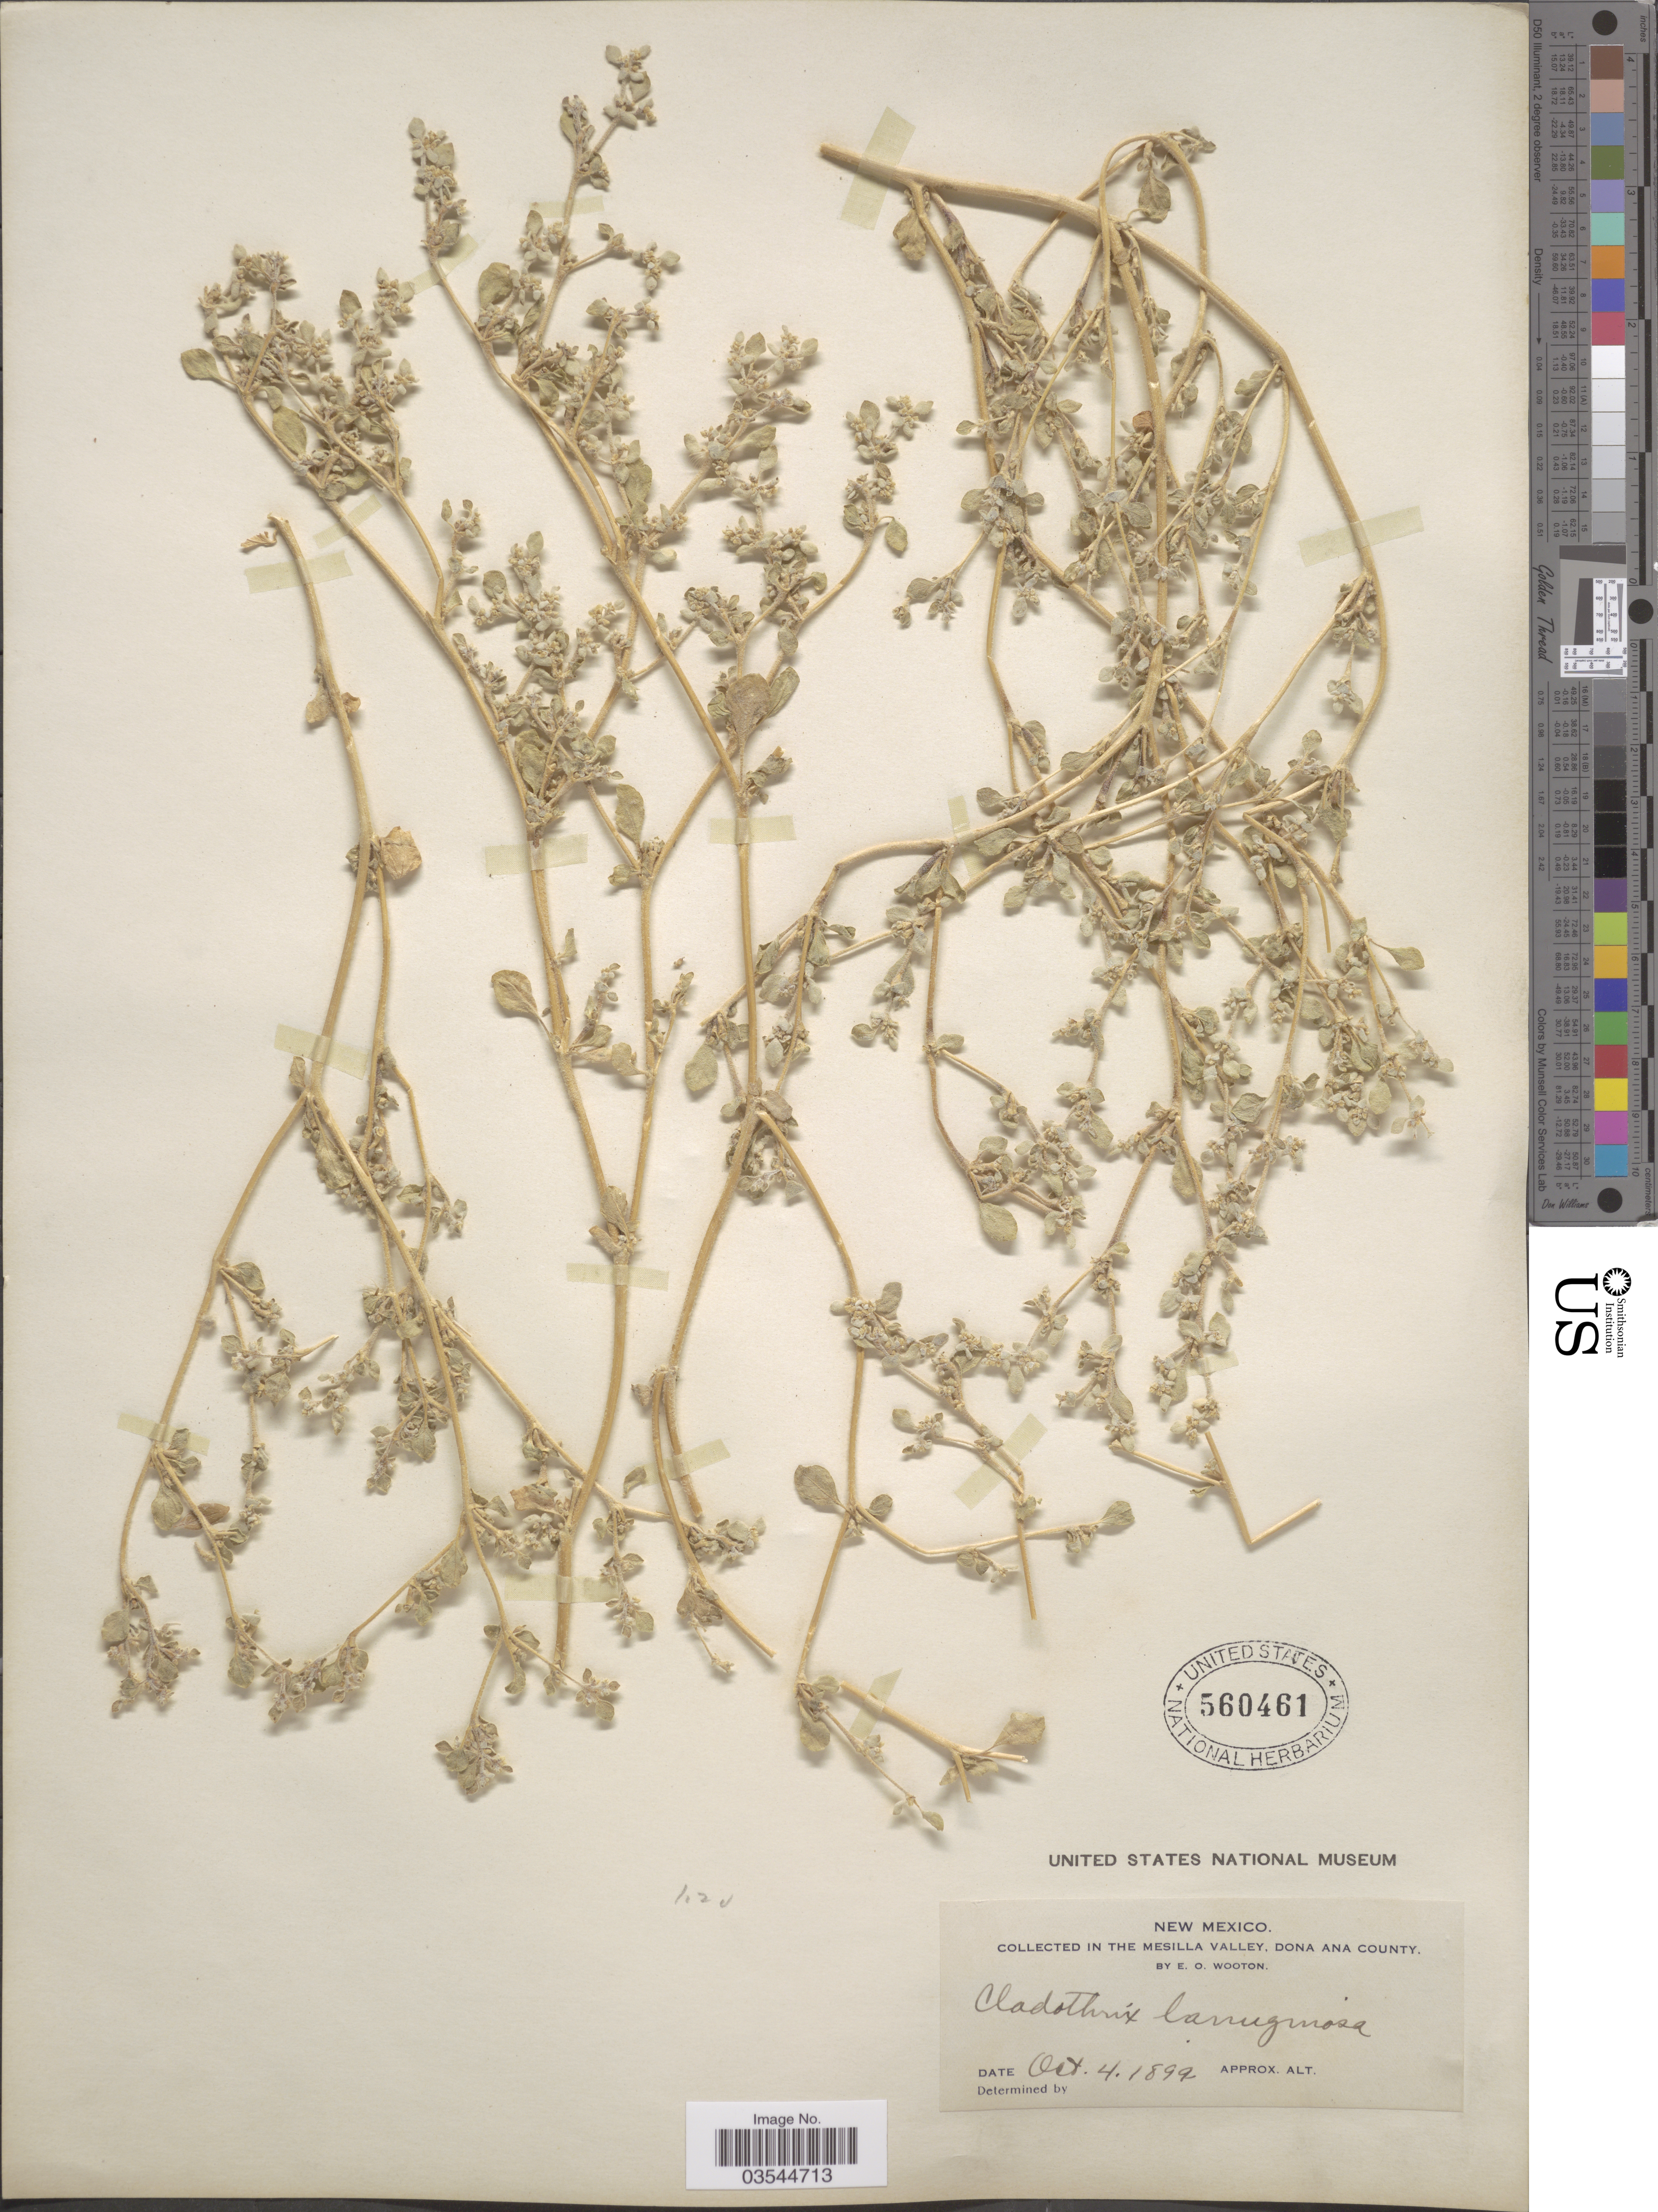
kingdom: Plantae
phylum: Tracheophyta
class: Magnoliopsida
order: Caryophyllales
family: Amaranthaceae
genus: Tidestromia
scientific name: Tidestromia lanuginosa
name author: (Nutt.) Standl.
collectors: E. O. Wooton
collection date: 1899-10-04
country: United States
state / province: New Mexico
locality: In the Mesilla Valley, Dona Ana County.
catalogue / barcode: US 560461